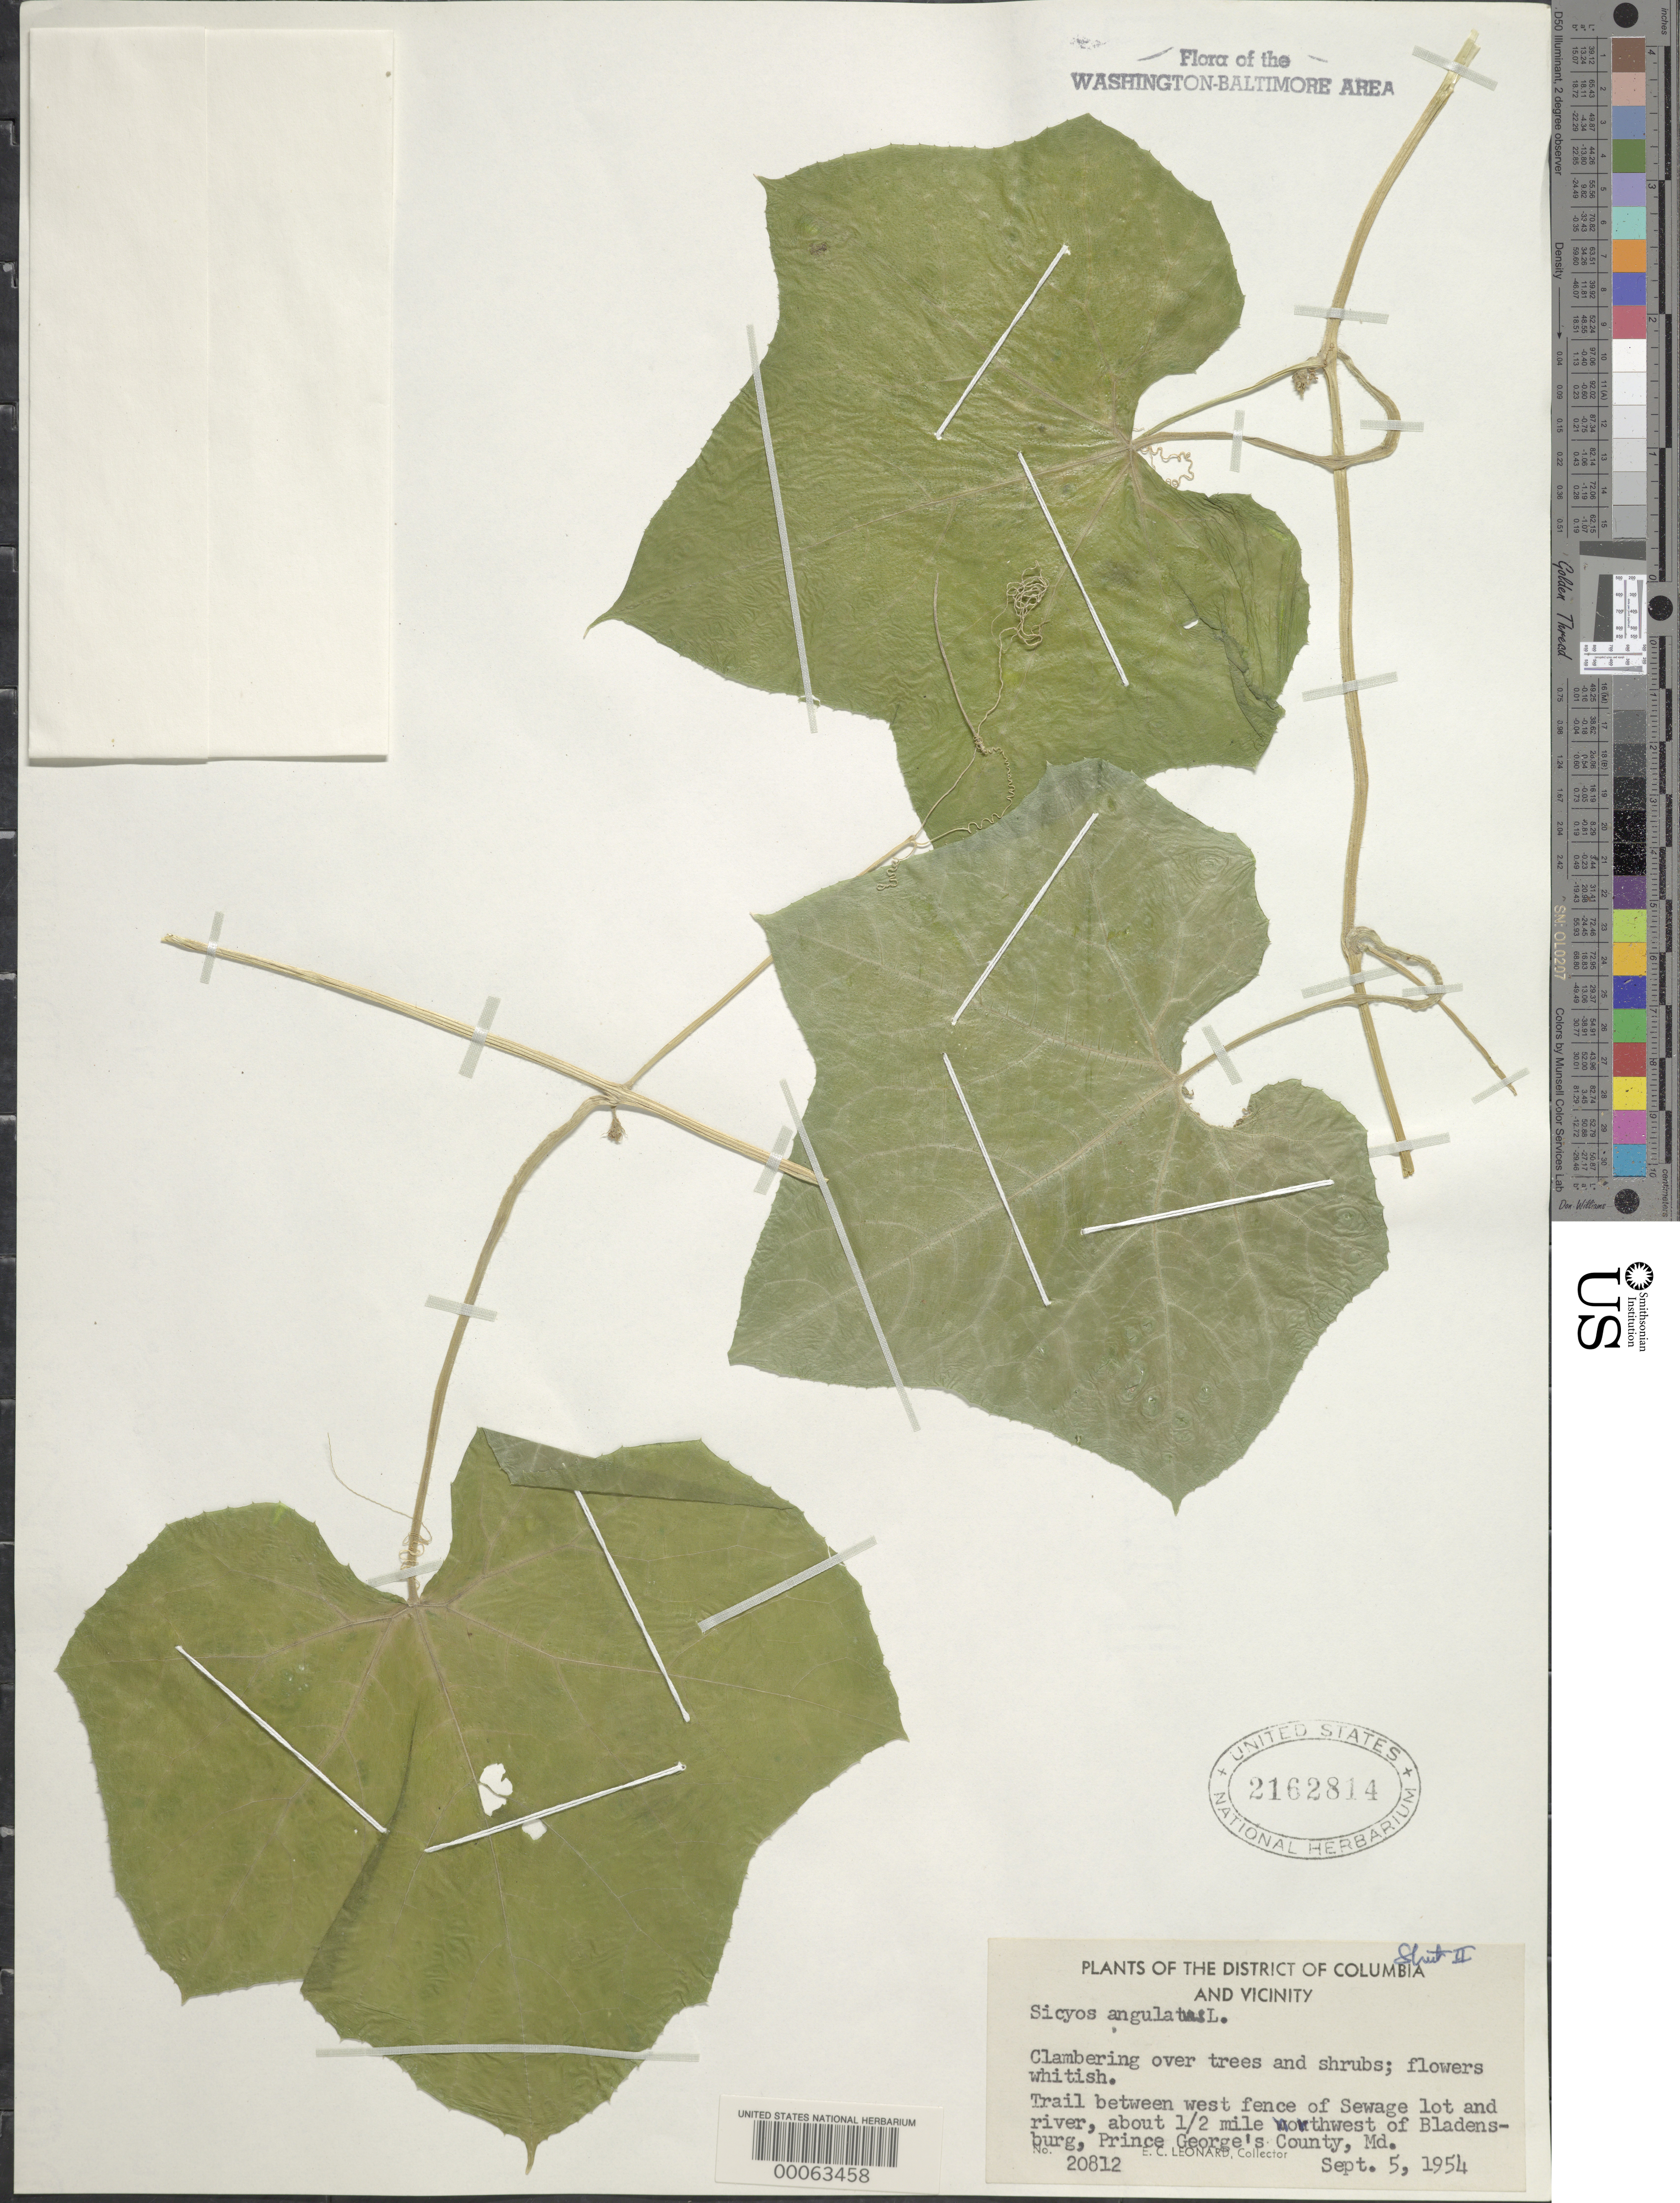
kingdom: Plantae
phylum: Tracheophyta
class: Magnoliopsida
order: Cucurbitales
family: Cucurbitaceae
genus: Sicyos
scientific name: Sicyos angulatus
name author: L.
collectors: E. C. Leonard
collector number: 20812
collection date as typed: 05 Sep 1954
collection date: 1954-09-05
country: United States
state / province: Maryland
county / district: Prince George's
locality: Densburg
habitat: Trail, on trees and shrubs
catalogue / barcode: US 2162814